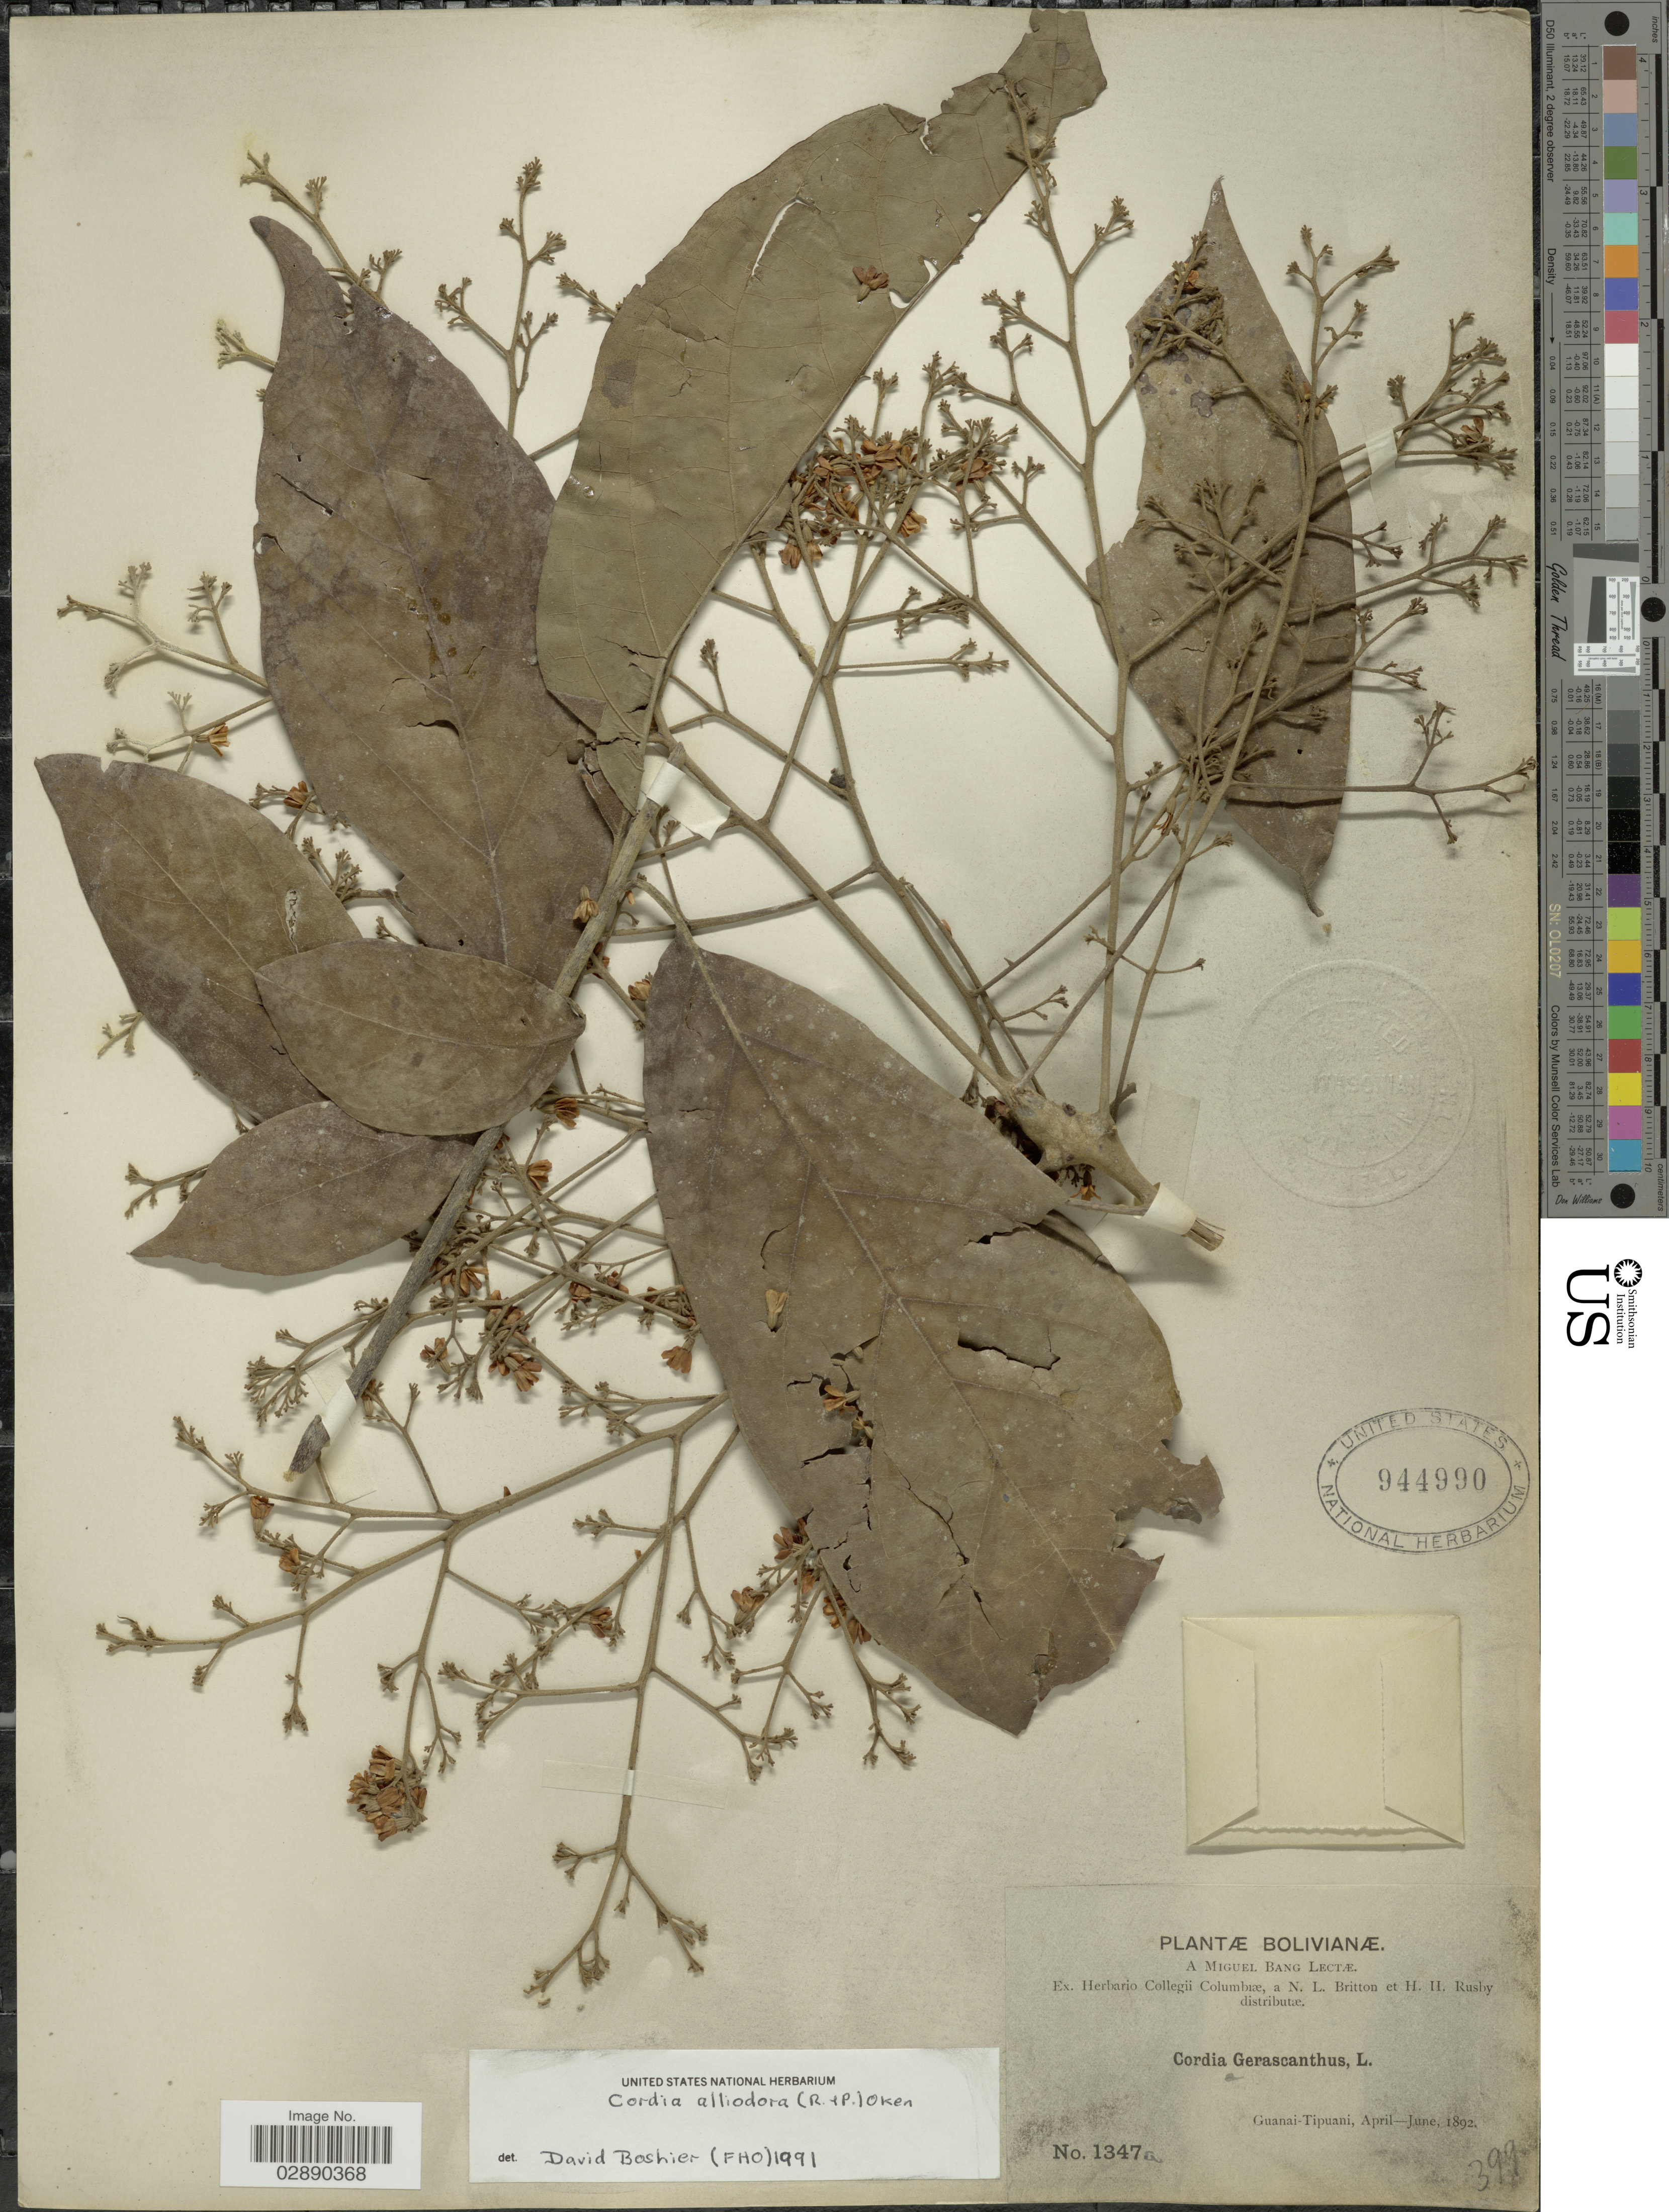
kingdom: Plantae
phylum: Tracheophyta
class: Magnoliopsida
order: Boraginales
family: Cordiaceae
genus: Cordia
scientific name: Cordia alliodora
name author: (Ruiz & Pav.) Oken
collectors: M. Bang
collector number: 1347a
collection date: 1892-04/1892-06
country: Bolivia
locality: Guanai-Tipuani.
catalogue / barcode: US 944990